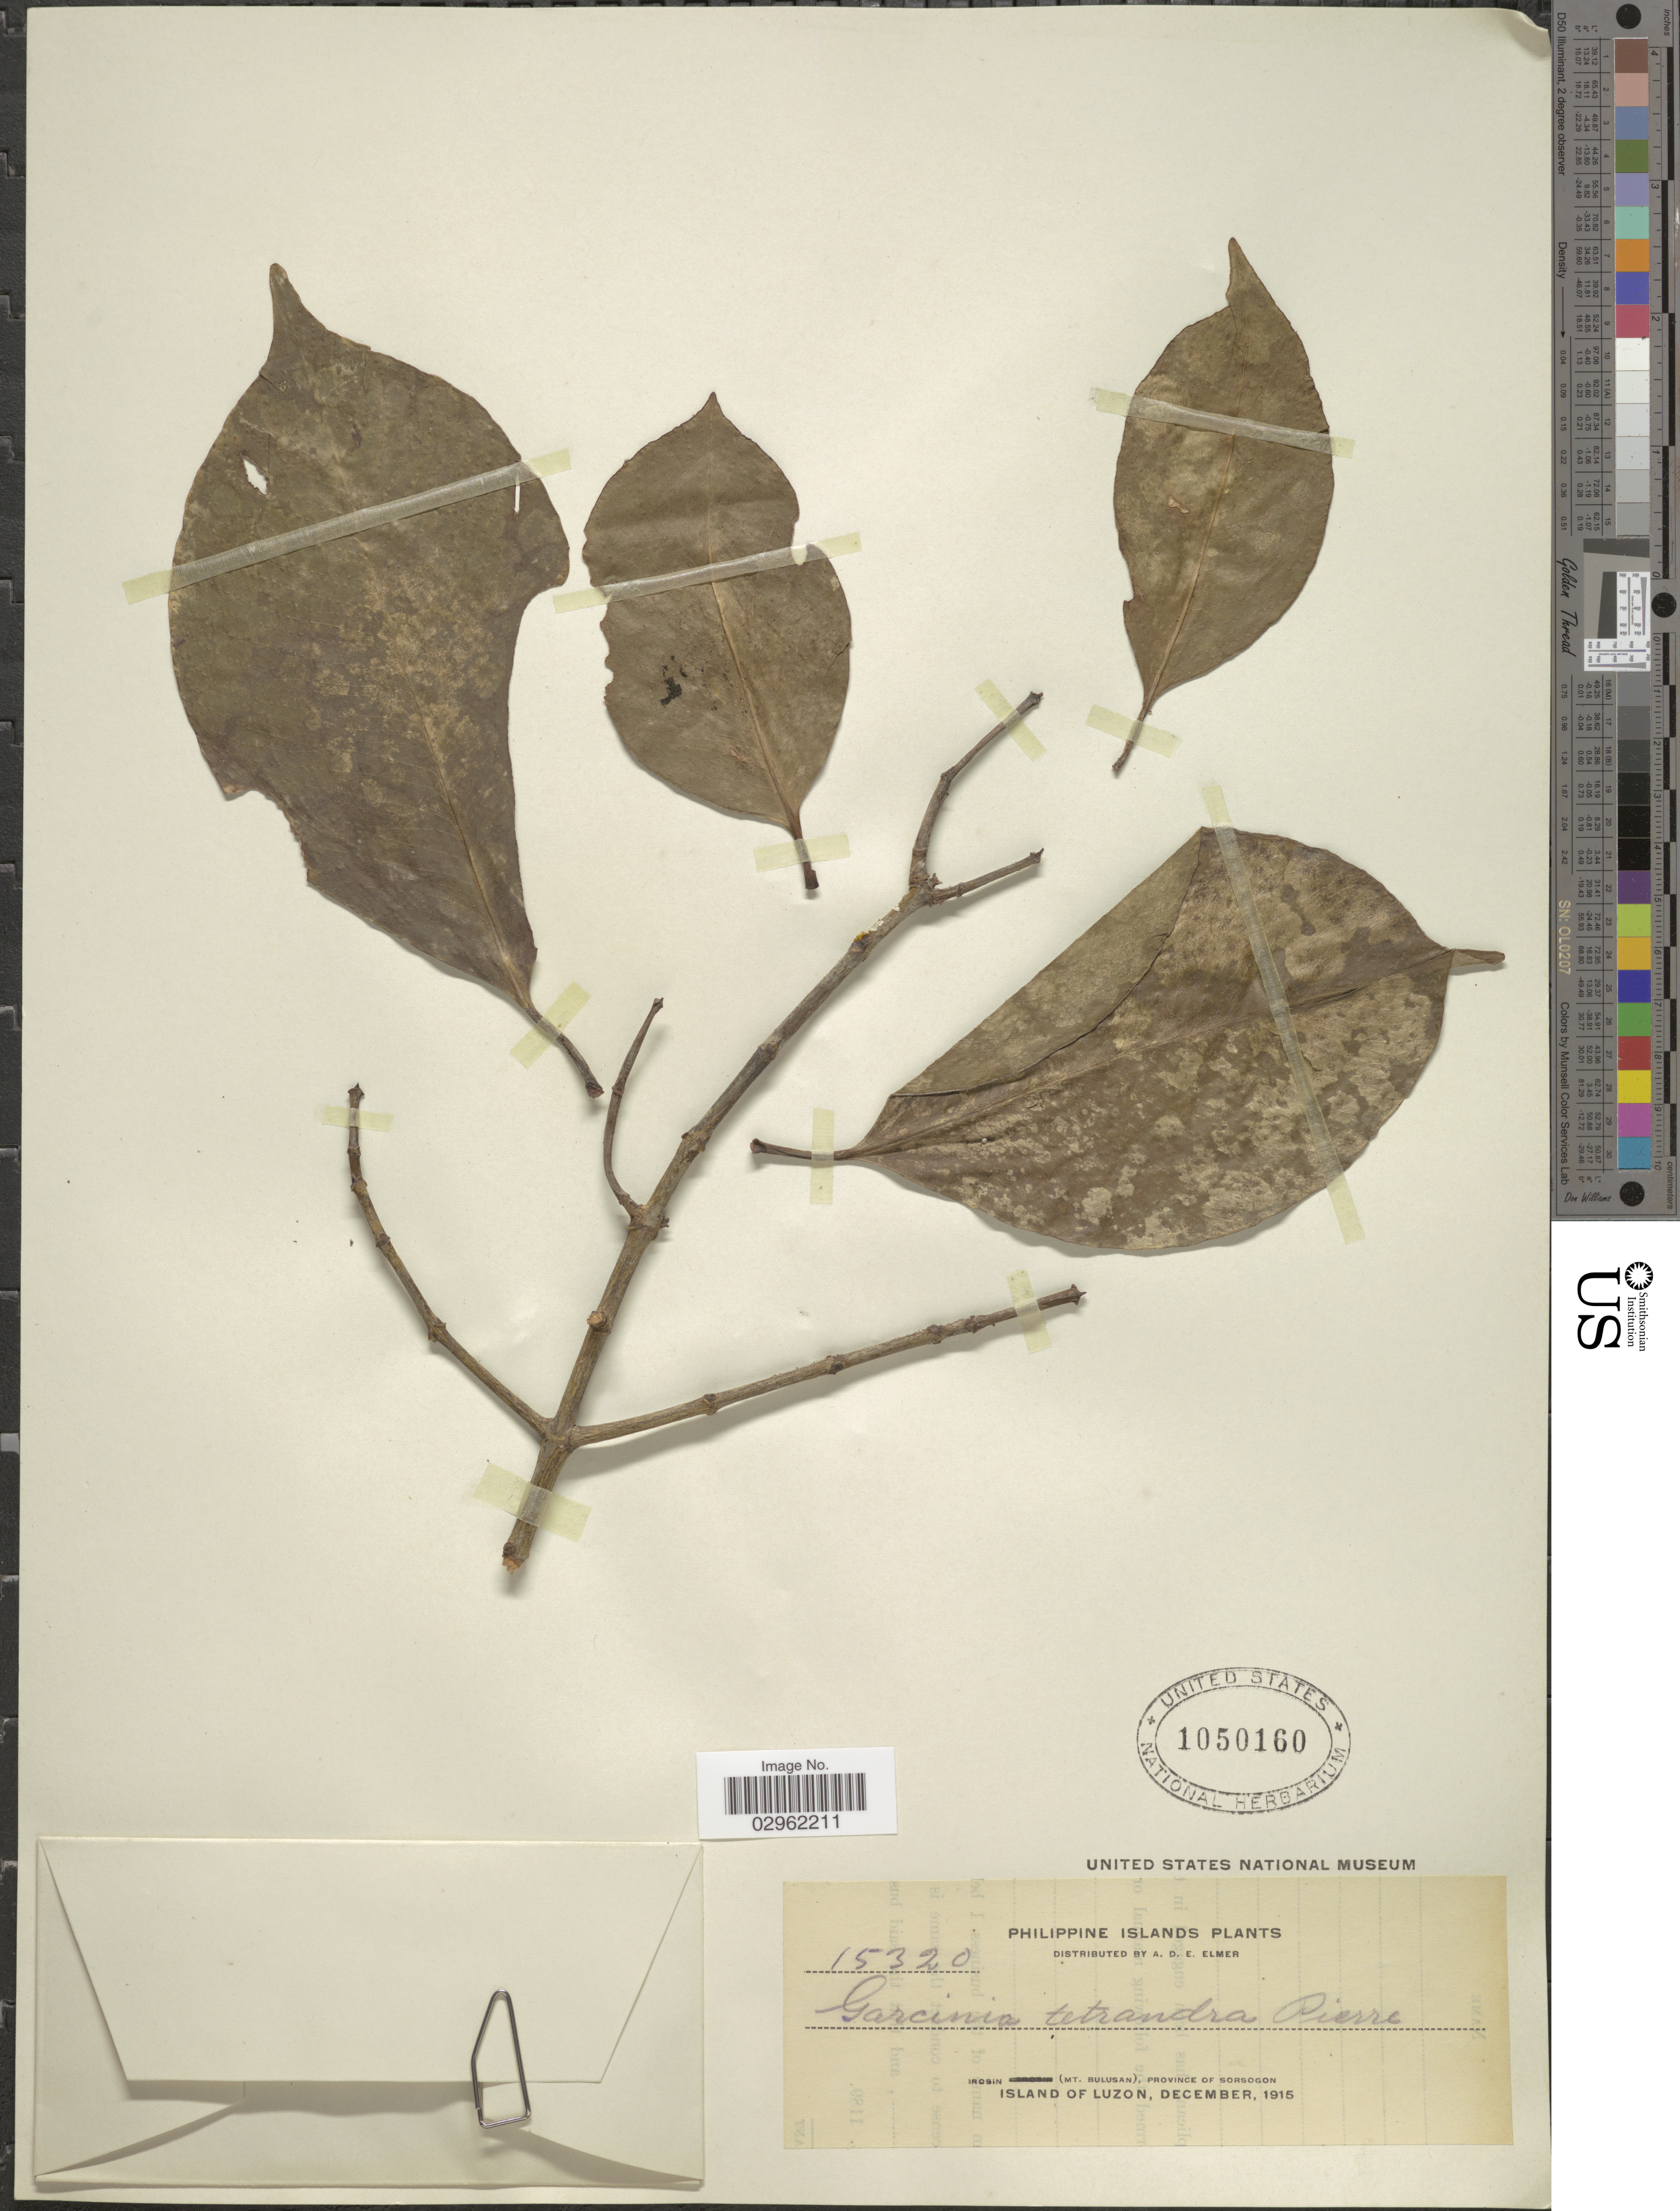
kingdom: Plantae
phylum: Tracheophyta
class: Magnoliopsida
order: Malpighiales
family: Clusiaceae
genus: Garcinia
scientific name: Garcinia tetrandra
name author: Pierre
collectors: A. D. E. Elmer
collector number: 15320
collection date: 1915-12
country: Philippines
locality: Irosin (Mt. Bulusan), Province of Sorsogon. Island of Luzon.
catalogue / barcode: US 1050160